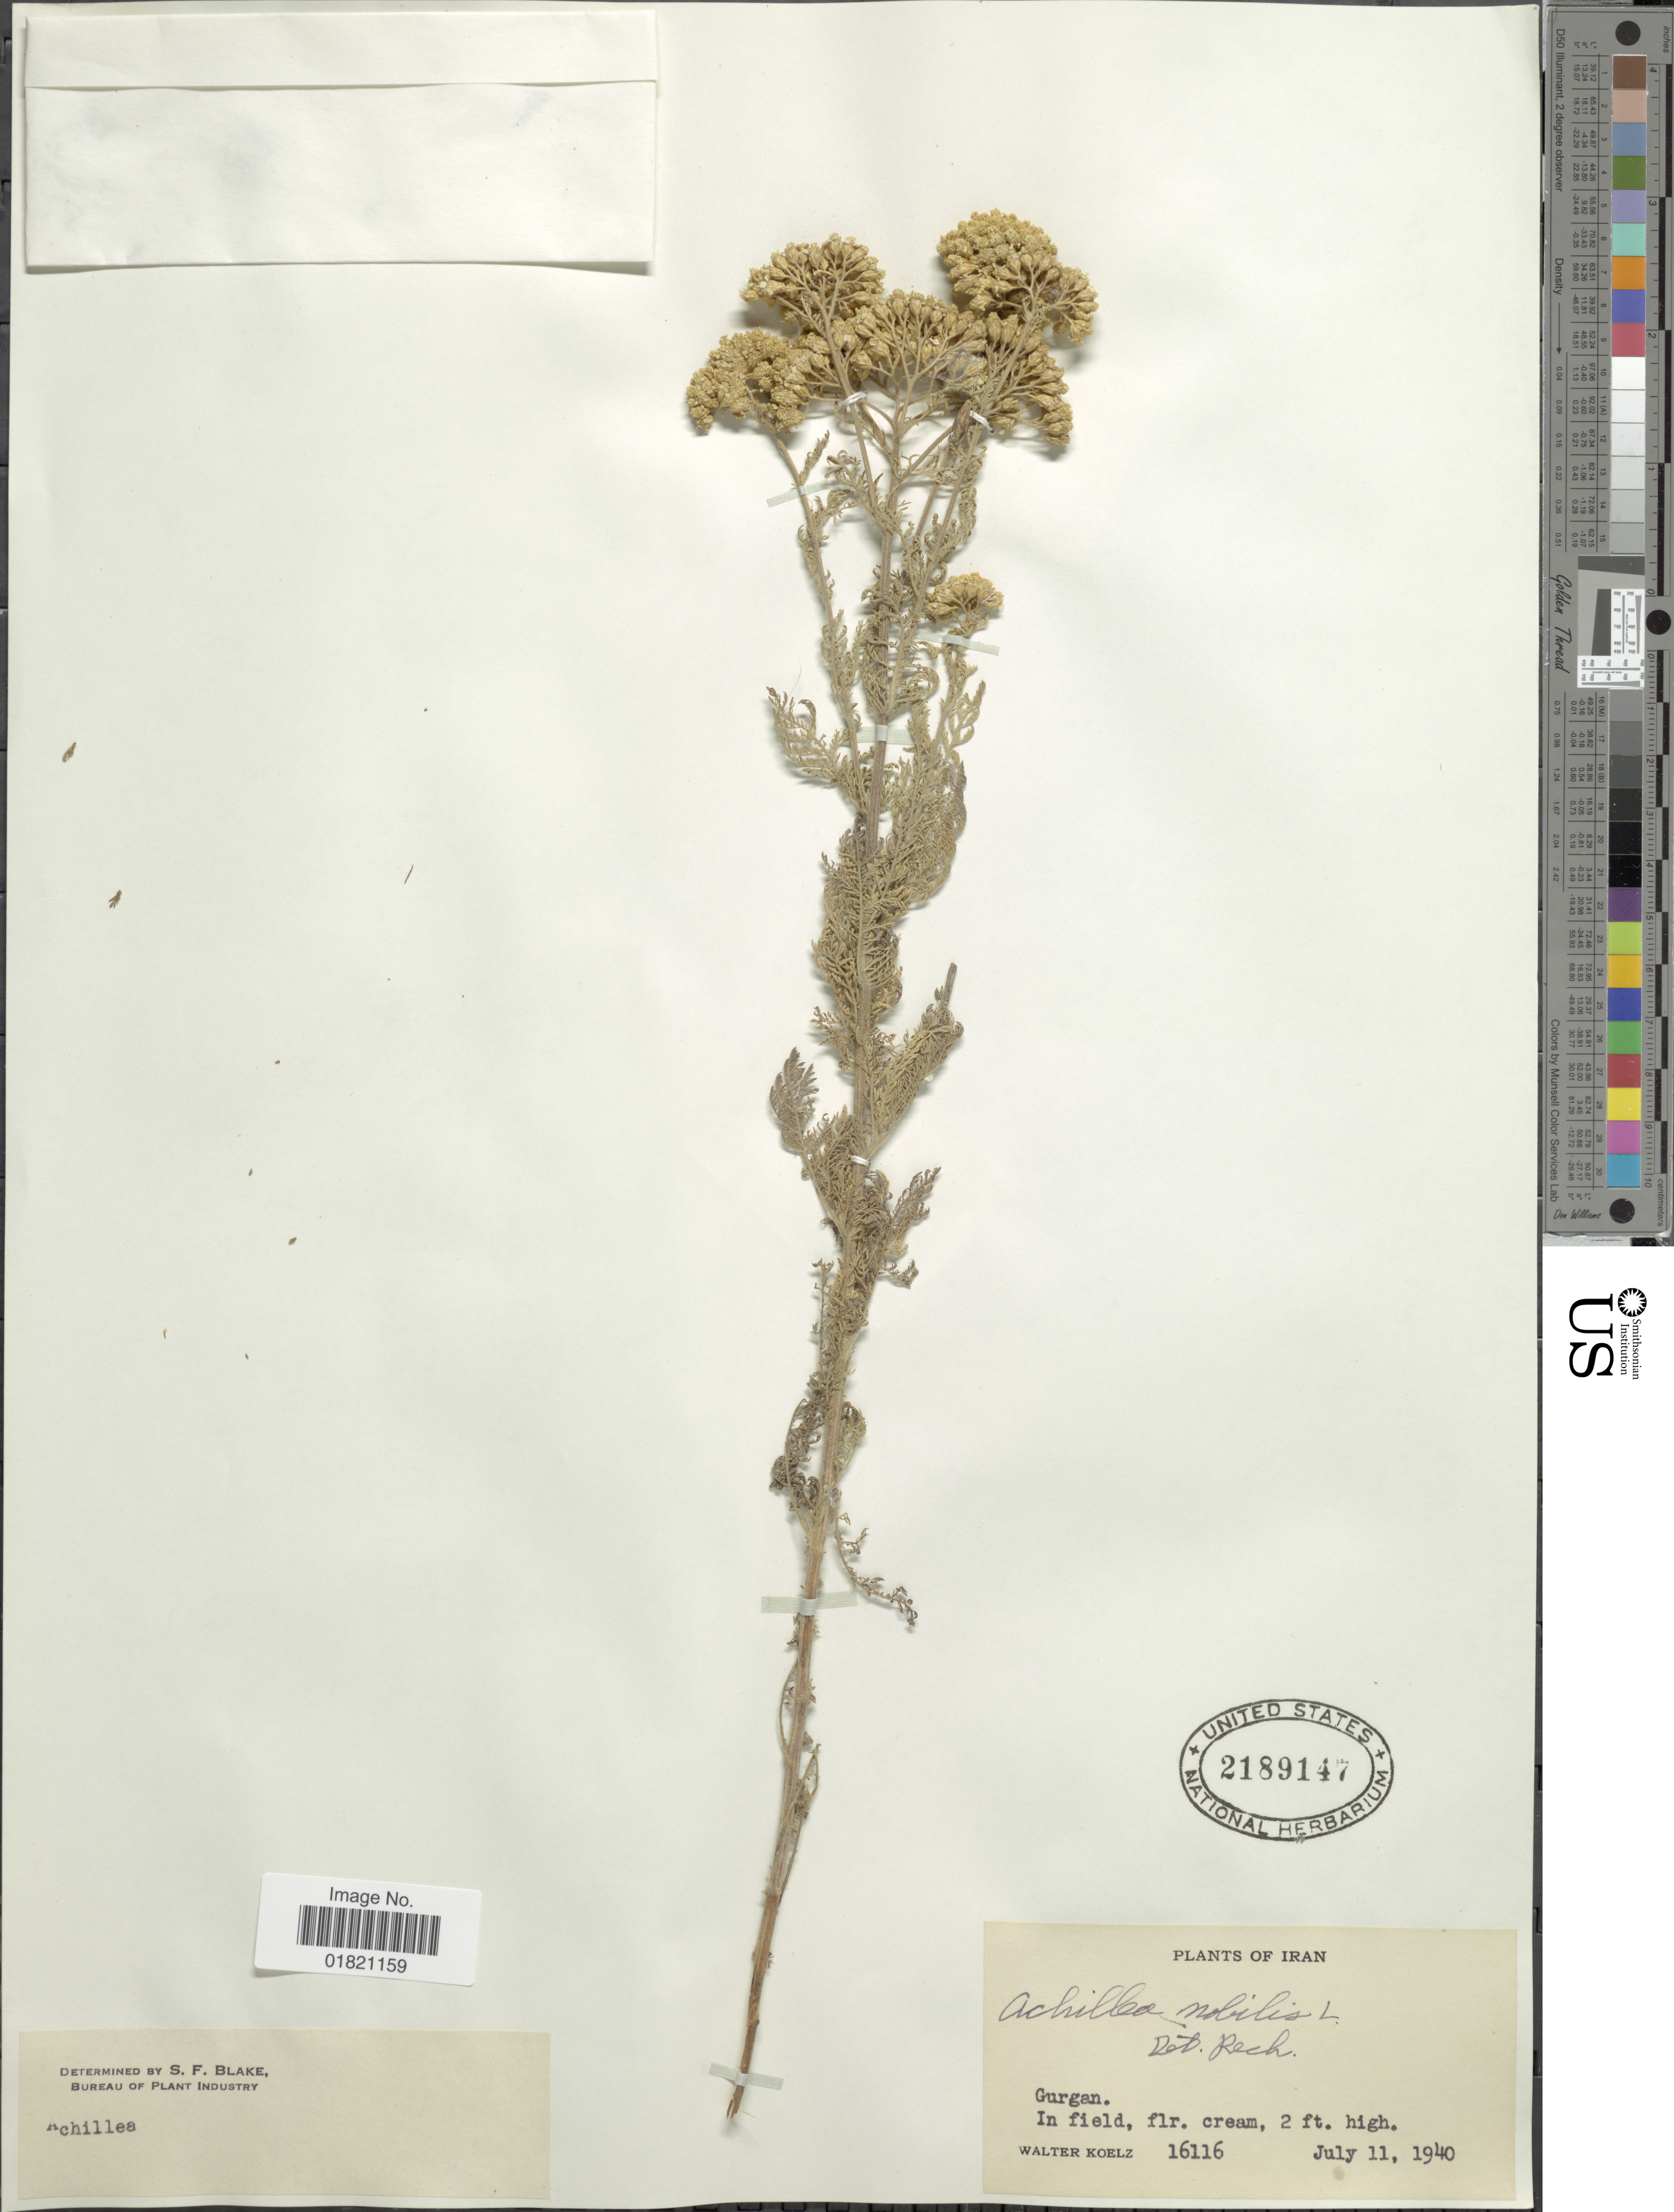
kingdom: Plantae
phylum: Tracheophyta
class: Magnoliopsida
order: Asterales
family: Asteraceae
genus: Achillea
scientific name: Achillea nobilis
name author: L.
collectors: W. N. Koelz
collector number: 16116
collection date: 1940-07-11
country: Iran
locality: Gurgan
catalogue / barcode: US 2189147